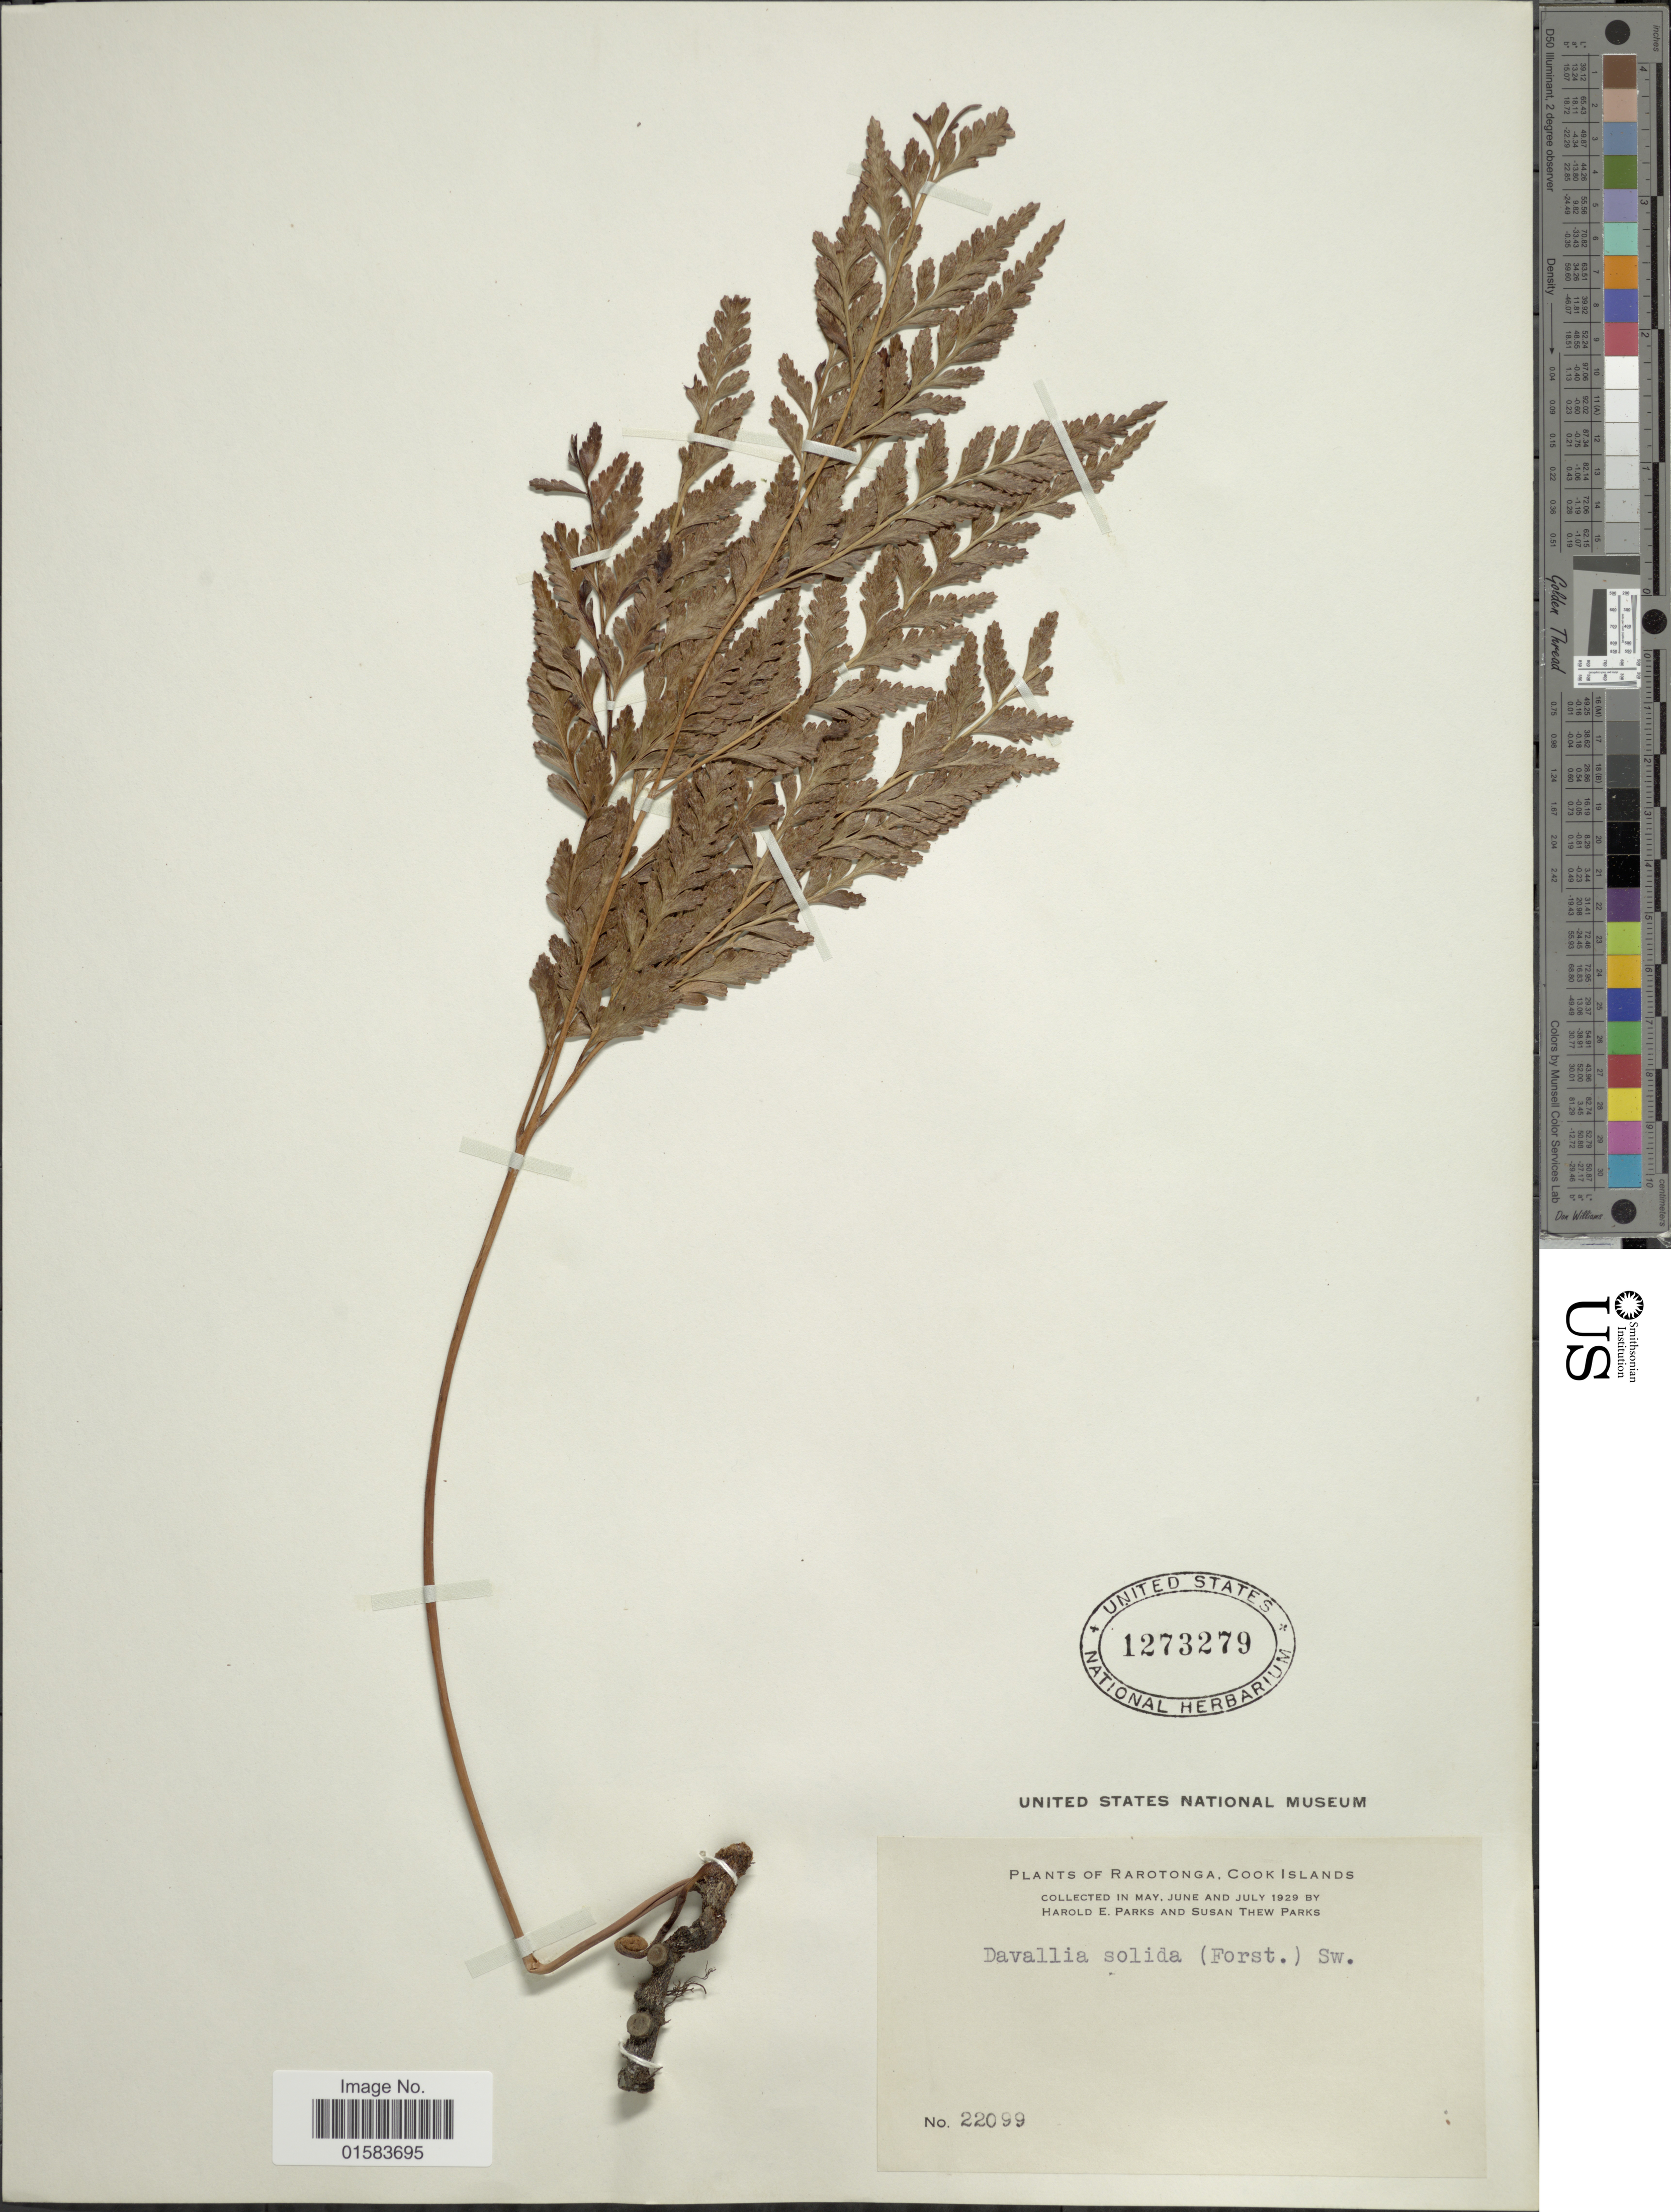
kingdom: Plantae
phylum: Tracheophyta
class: Polypodiopsida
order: Polypodiales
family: Davalliaceae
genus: Davallia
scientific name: Davallia solida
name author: (G. Forst.) Sw.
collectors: H. E. Parks & S. Parks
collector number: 22099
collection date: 1929-07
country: Cook Islands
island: Rarotonga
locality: Rarotonga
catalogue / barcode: US 1273279